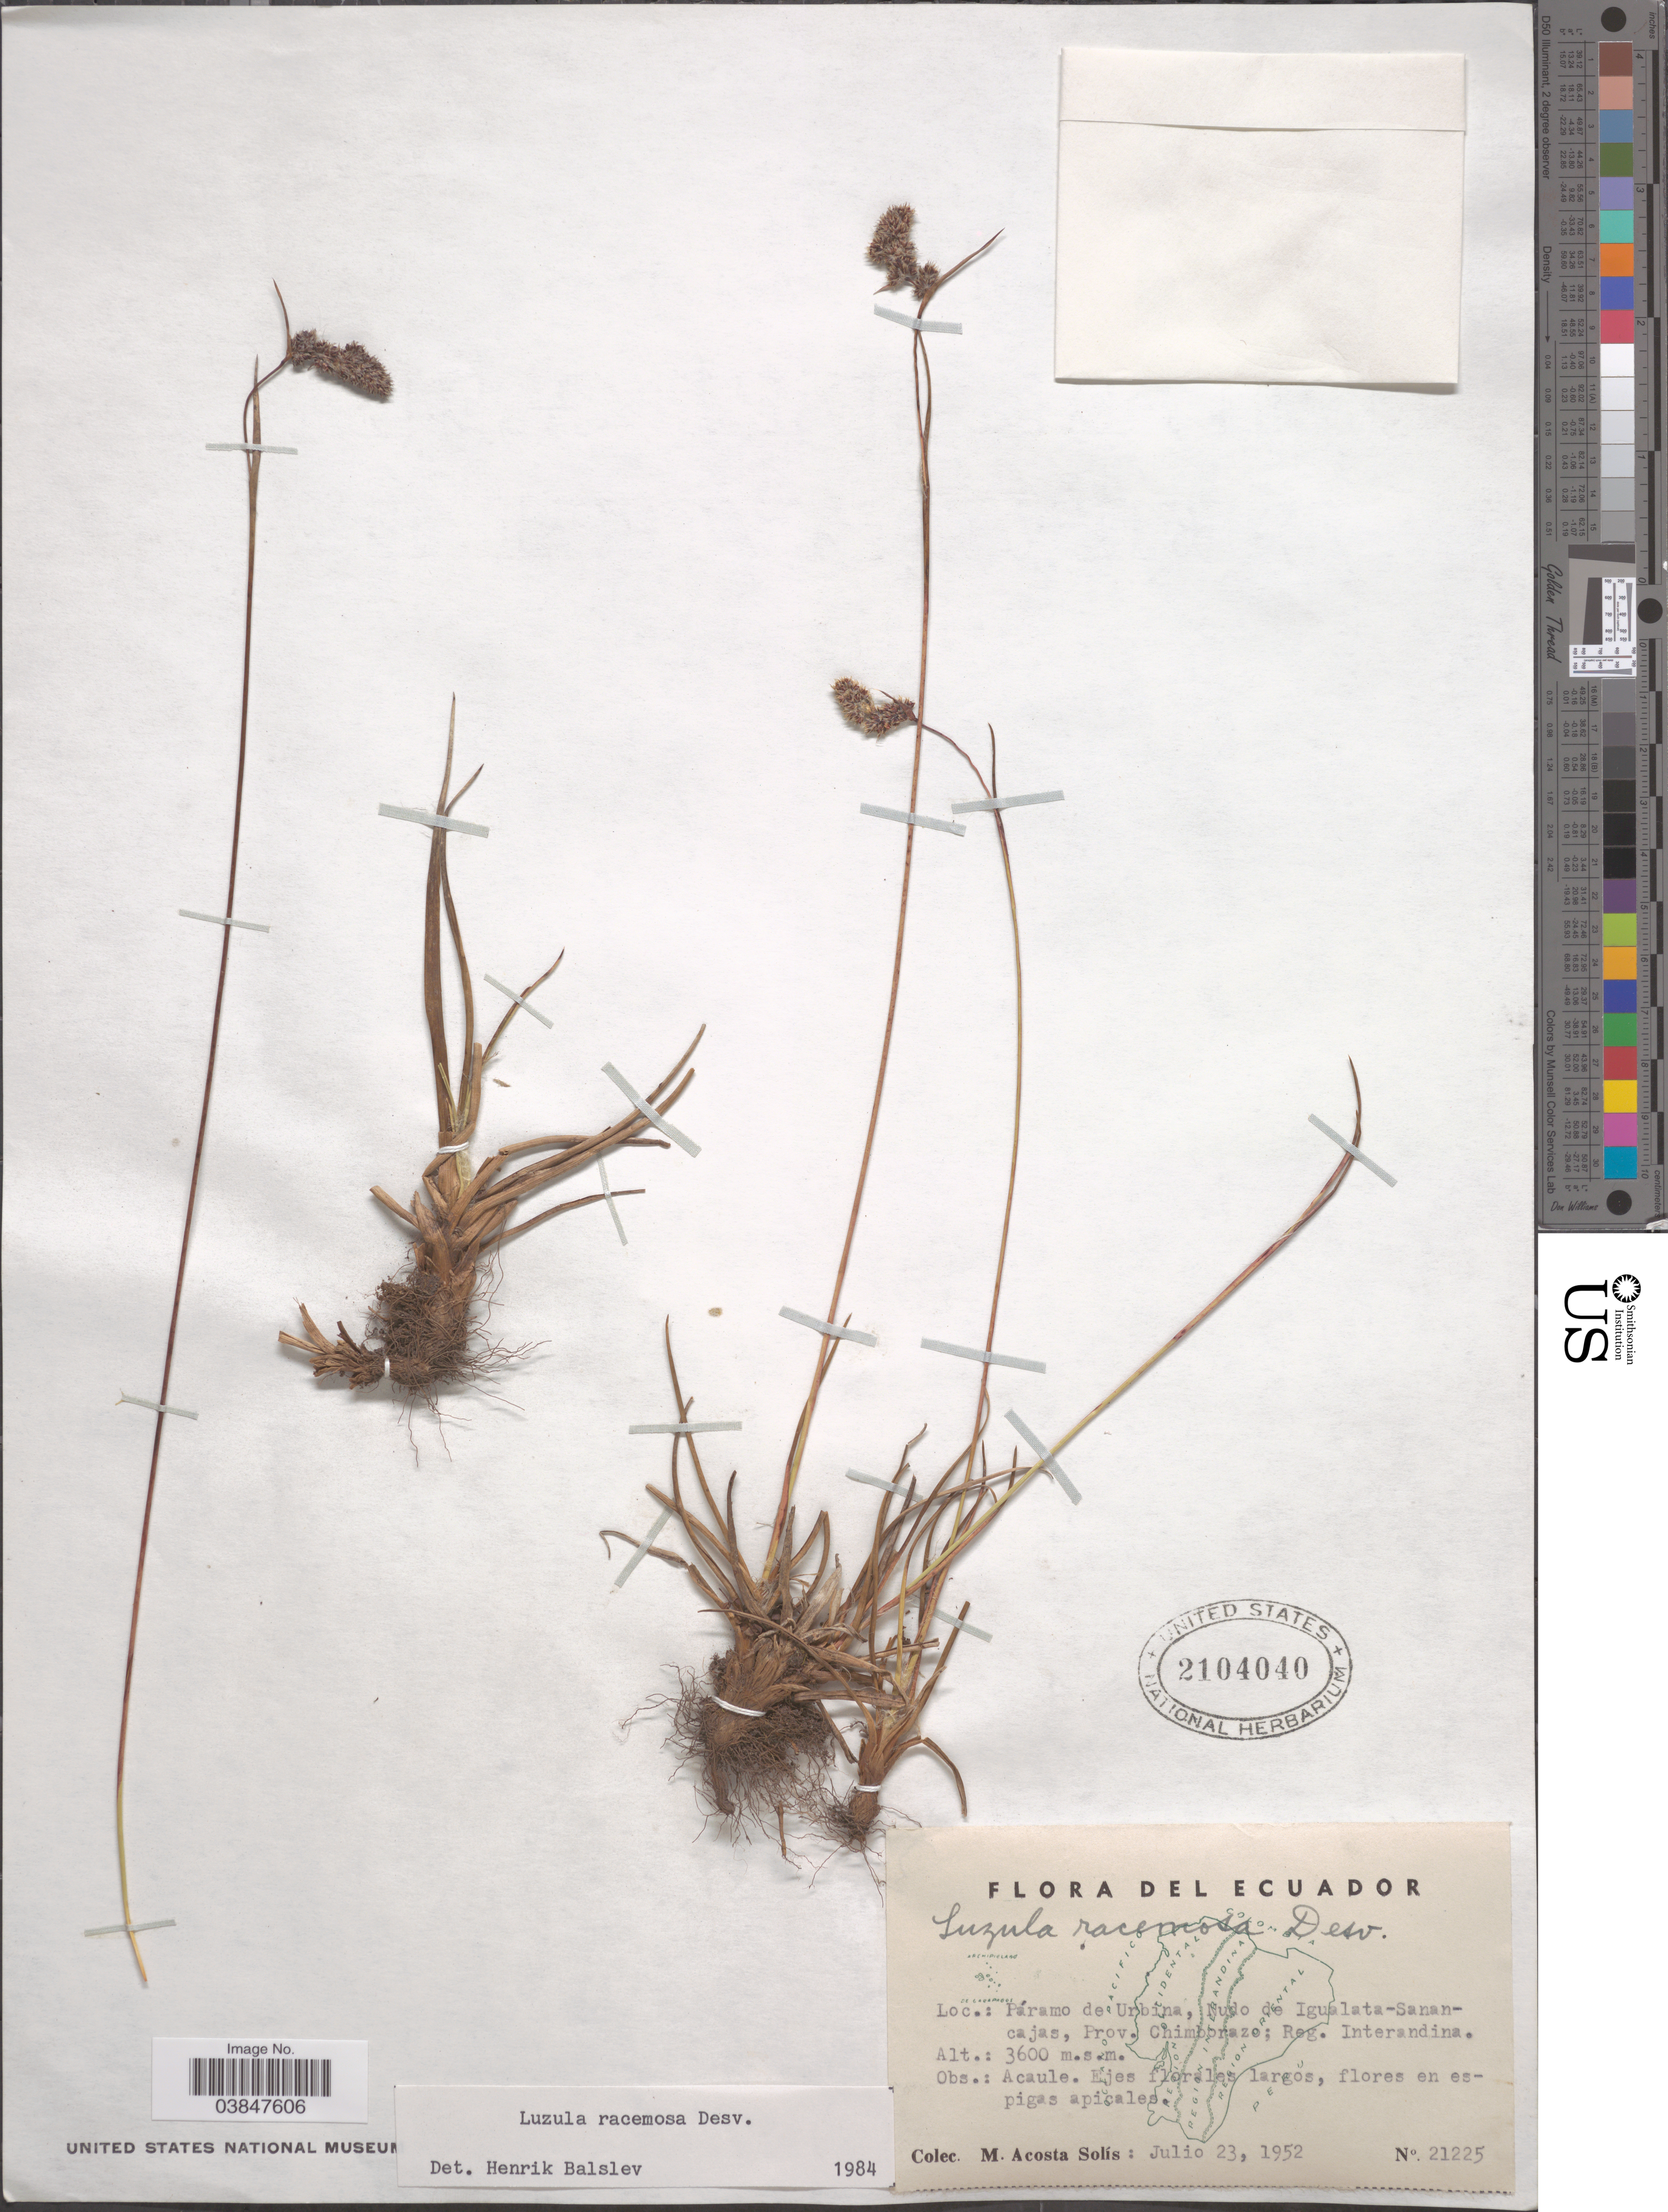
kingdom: Plantae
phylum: Tracheophyta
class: Liliopsida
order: Poales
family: Juncaceae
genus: Luzula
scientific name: Luzula racemosa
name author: Desv.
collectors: M. Acosta Solis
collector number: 21225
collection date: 1952-07-23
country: Ecuador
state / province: Chimborazo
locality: Páramo de Urbina, Nudo de Igualata-Sanan-cajas; Reg. Interandina.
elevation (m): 3600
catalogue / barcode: US 2104040